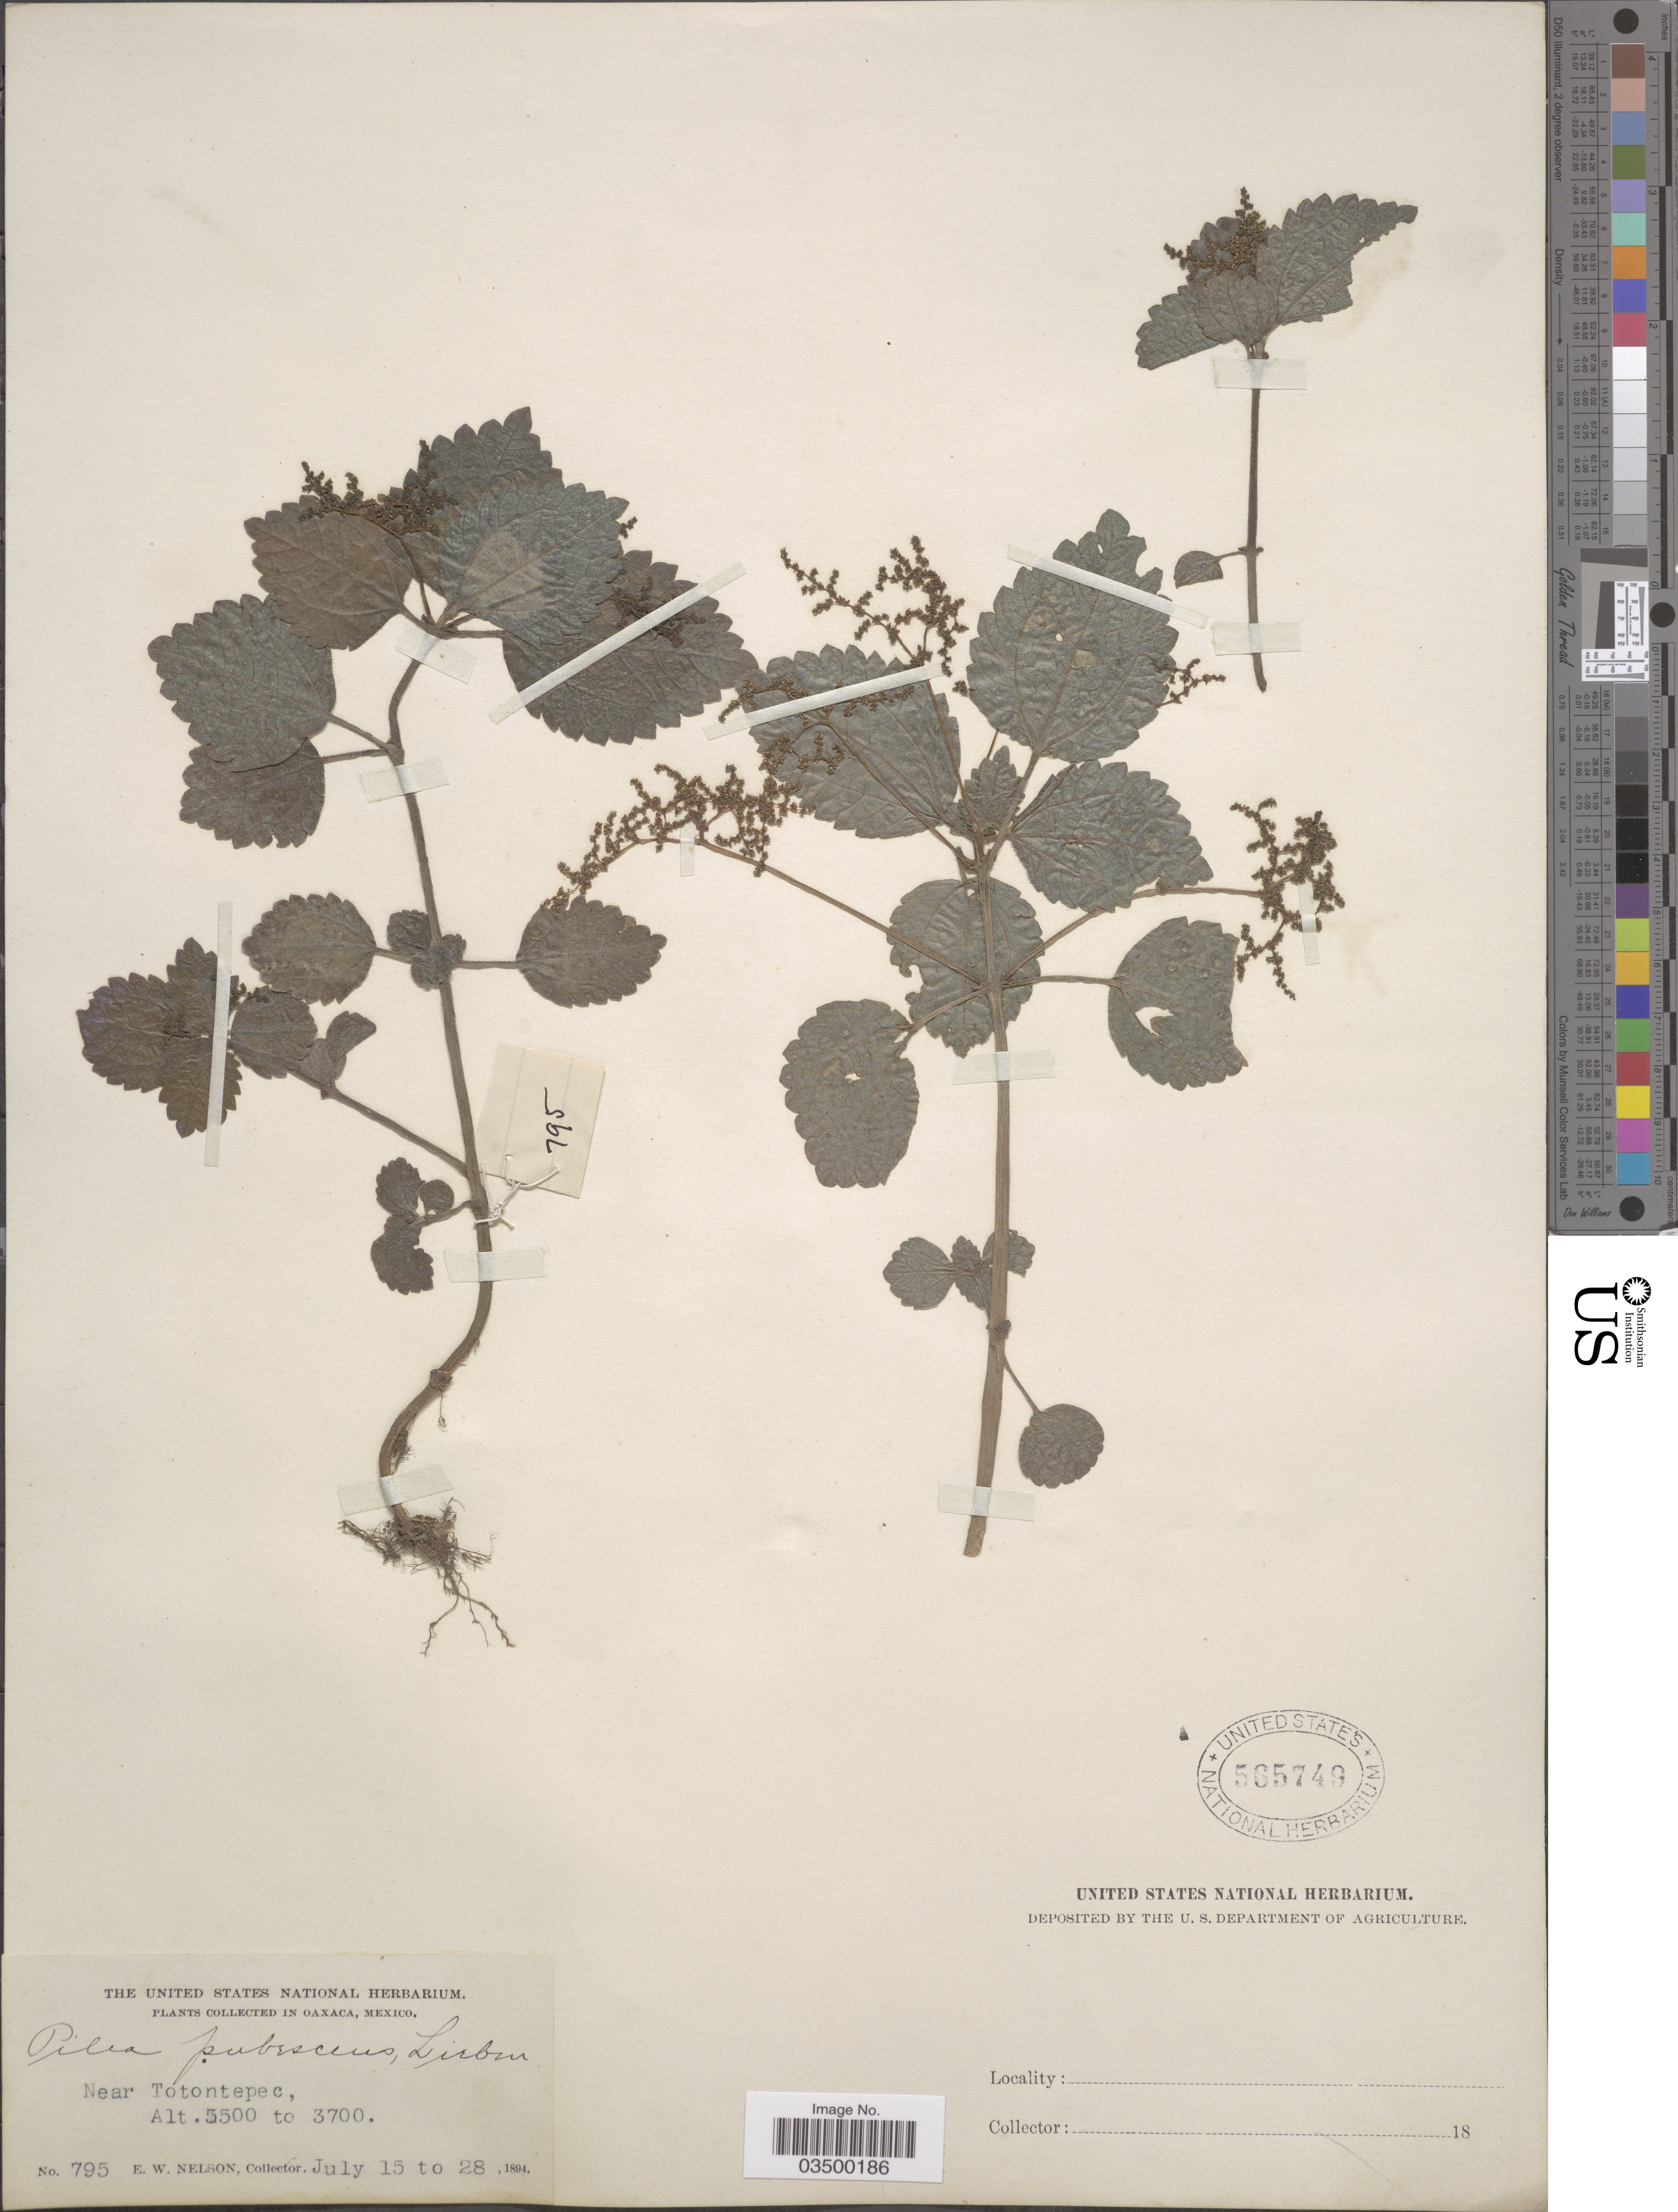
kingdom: Plantae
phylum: Tracheophyta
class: Magnoliopsida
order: Rosales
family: Urticaceae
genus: Pilea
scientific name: Pilea pubescens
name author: Liebm.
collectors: E. W. Nelson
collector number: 795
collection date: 1894-07-15/1894-07-28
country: Mexico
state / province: Oaxaca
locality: Near Totontepec.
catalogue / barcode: US 565749